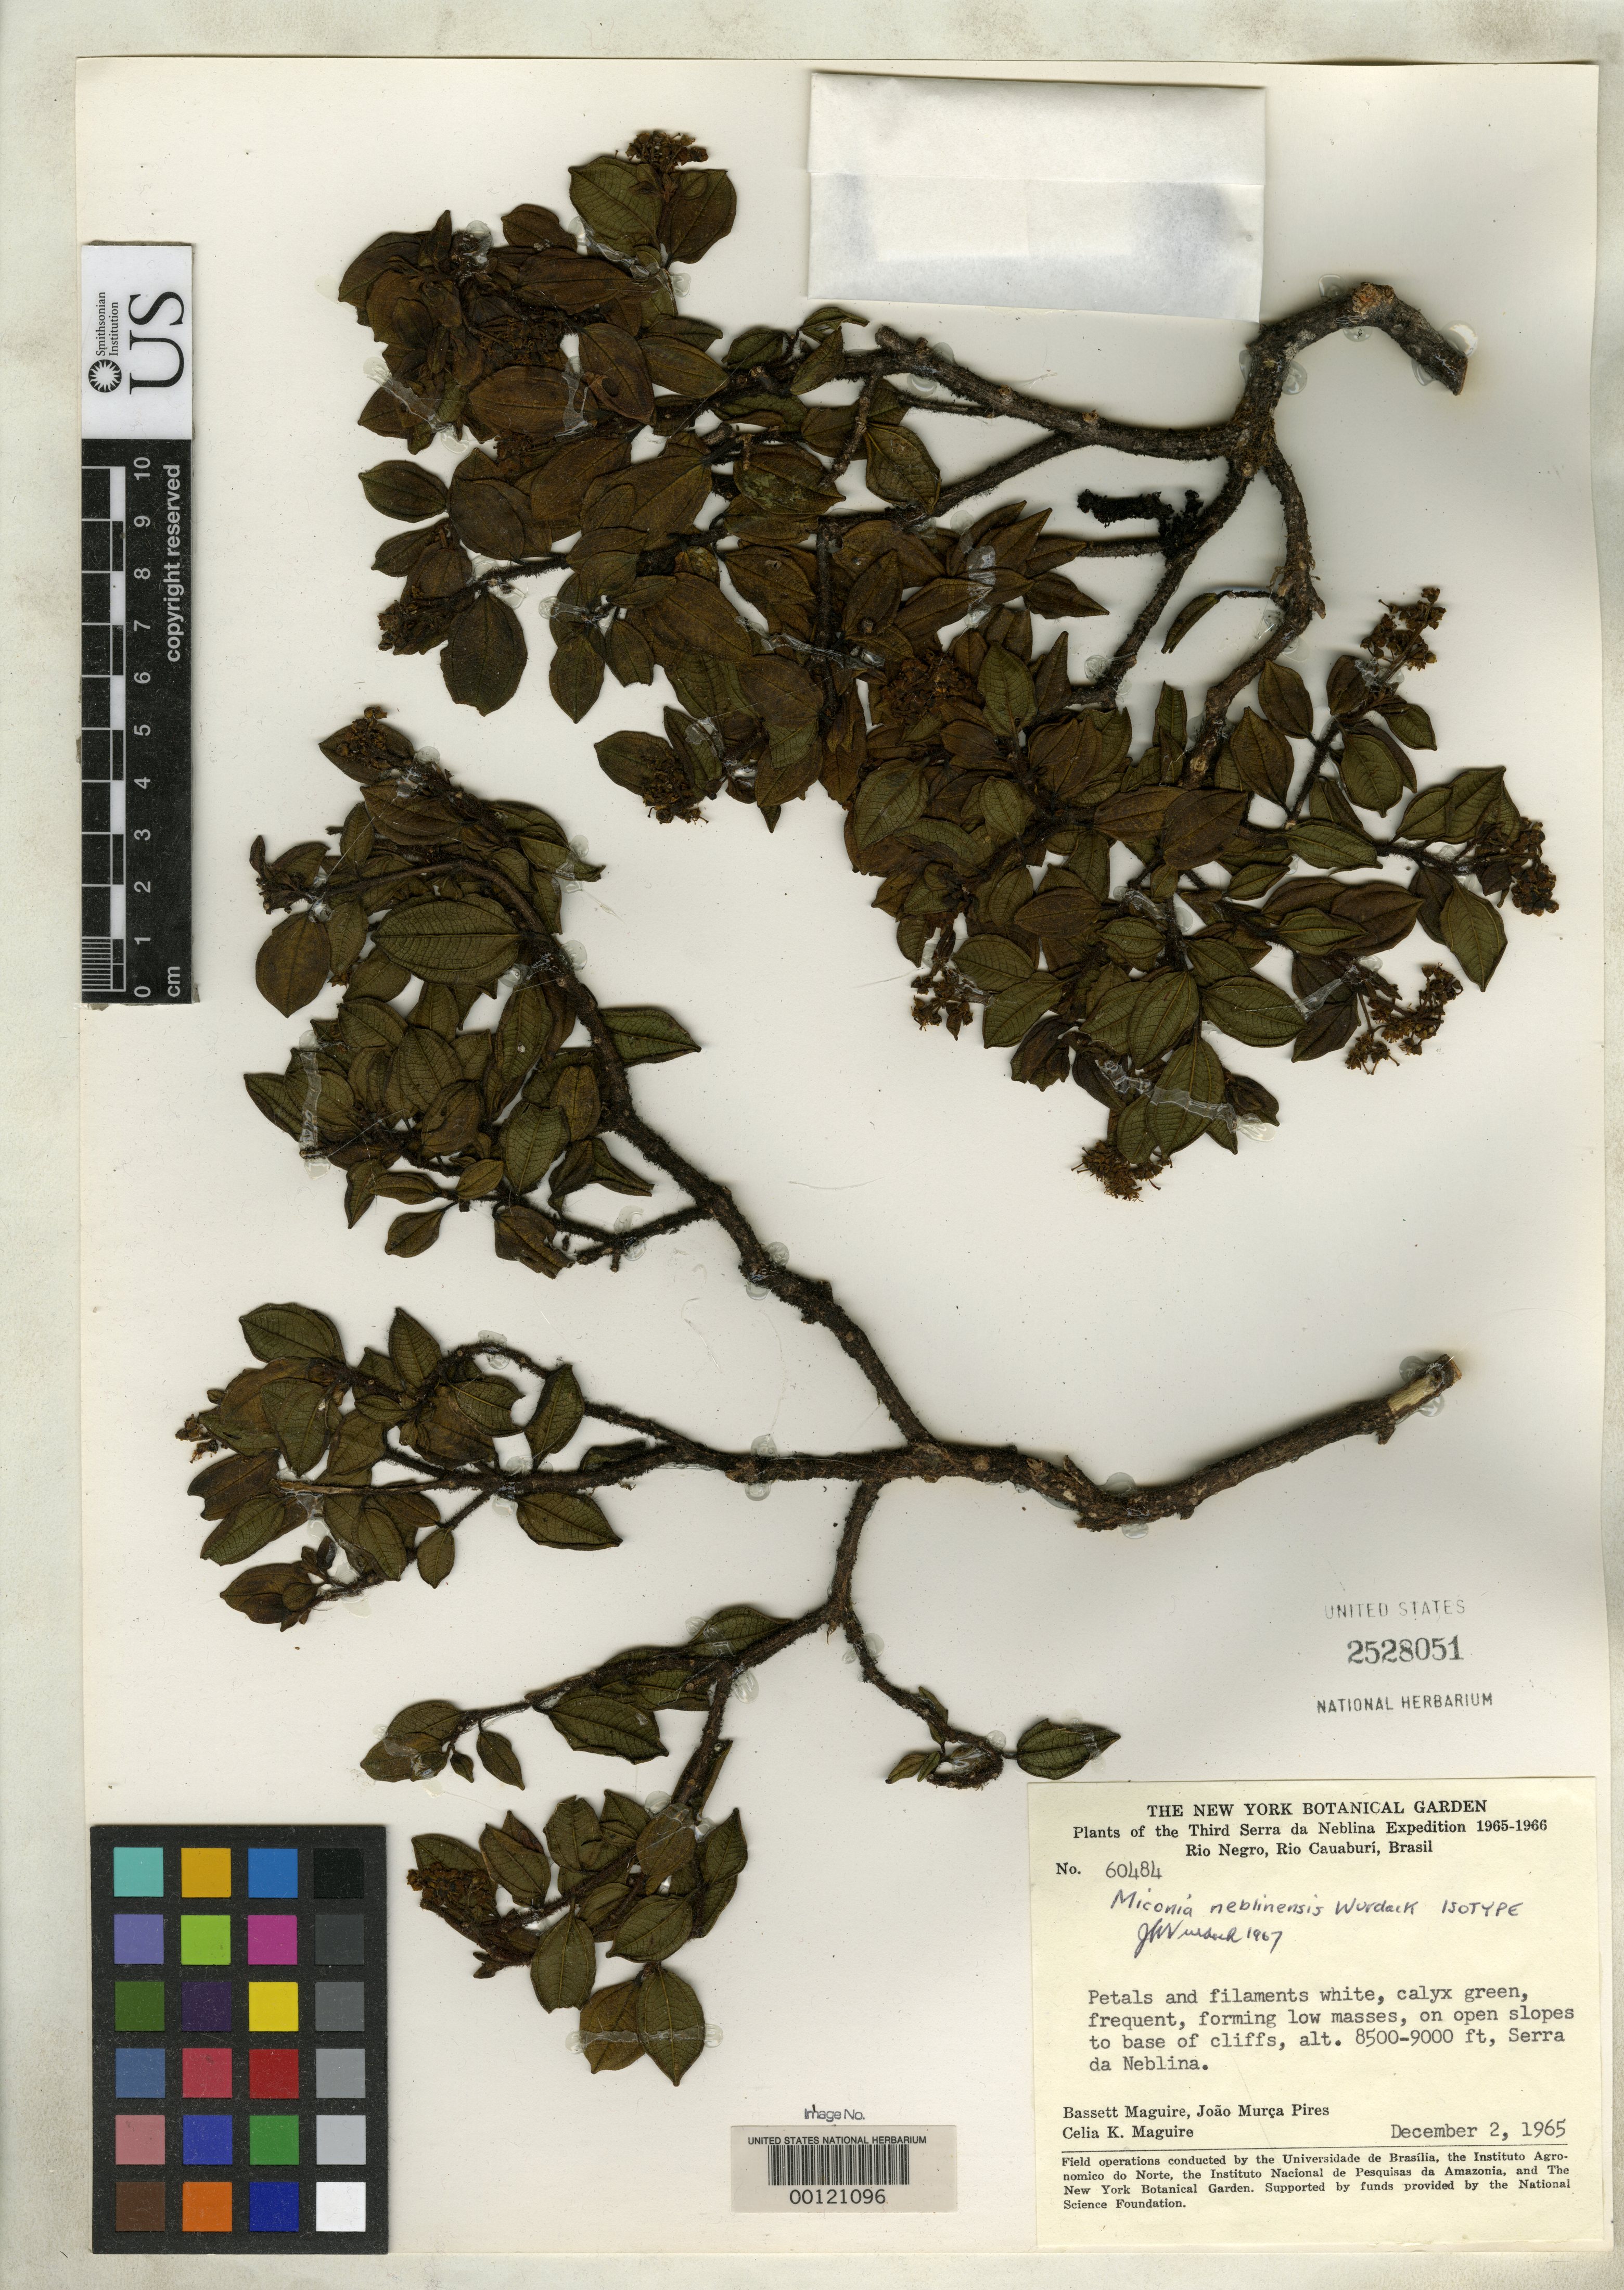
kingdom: Plantae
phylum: Tracheophyta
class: Magnoliopsida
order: Myrtales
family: Melastomataceae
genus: Miconia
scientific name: Miconia neblinensis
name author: Wurdack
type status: Isotype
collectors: B. Maguire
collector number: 60484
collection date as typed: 02 Dec 1965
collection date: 1965-12-02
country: Brazil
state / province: Amazonas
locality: Serra da Neblina.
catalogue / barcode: US 2528051